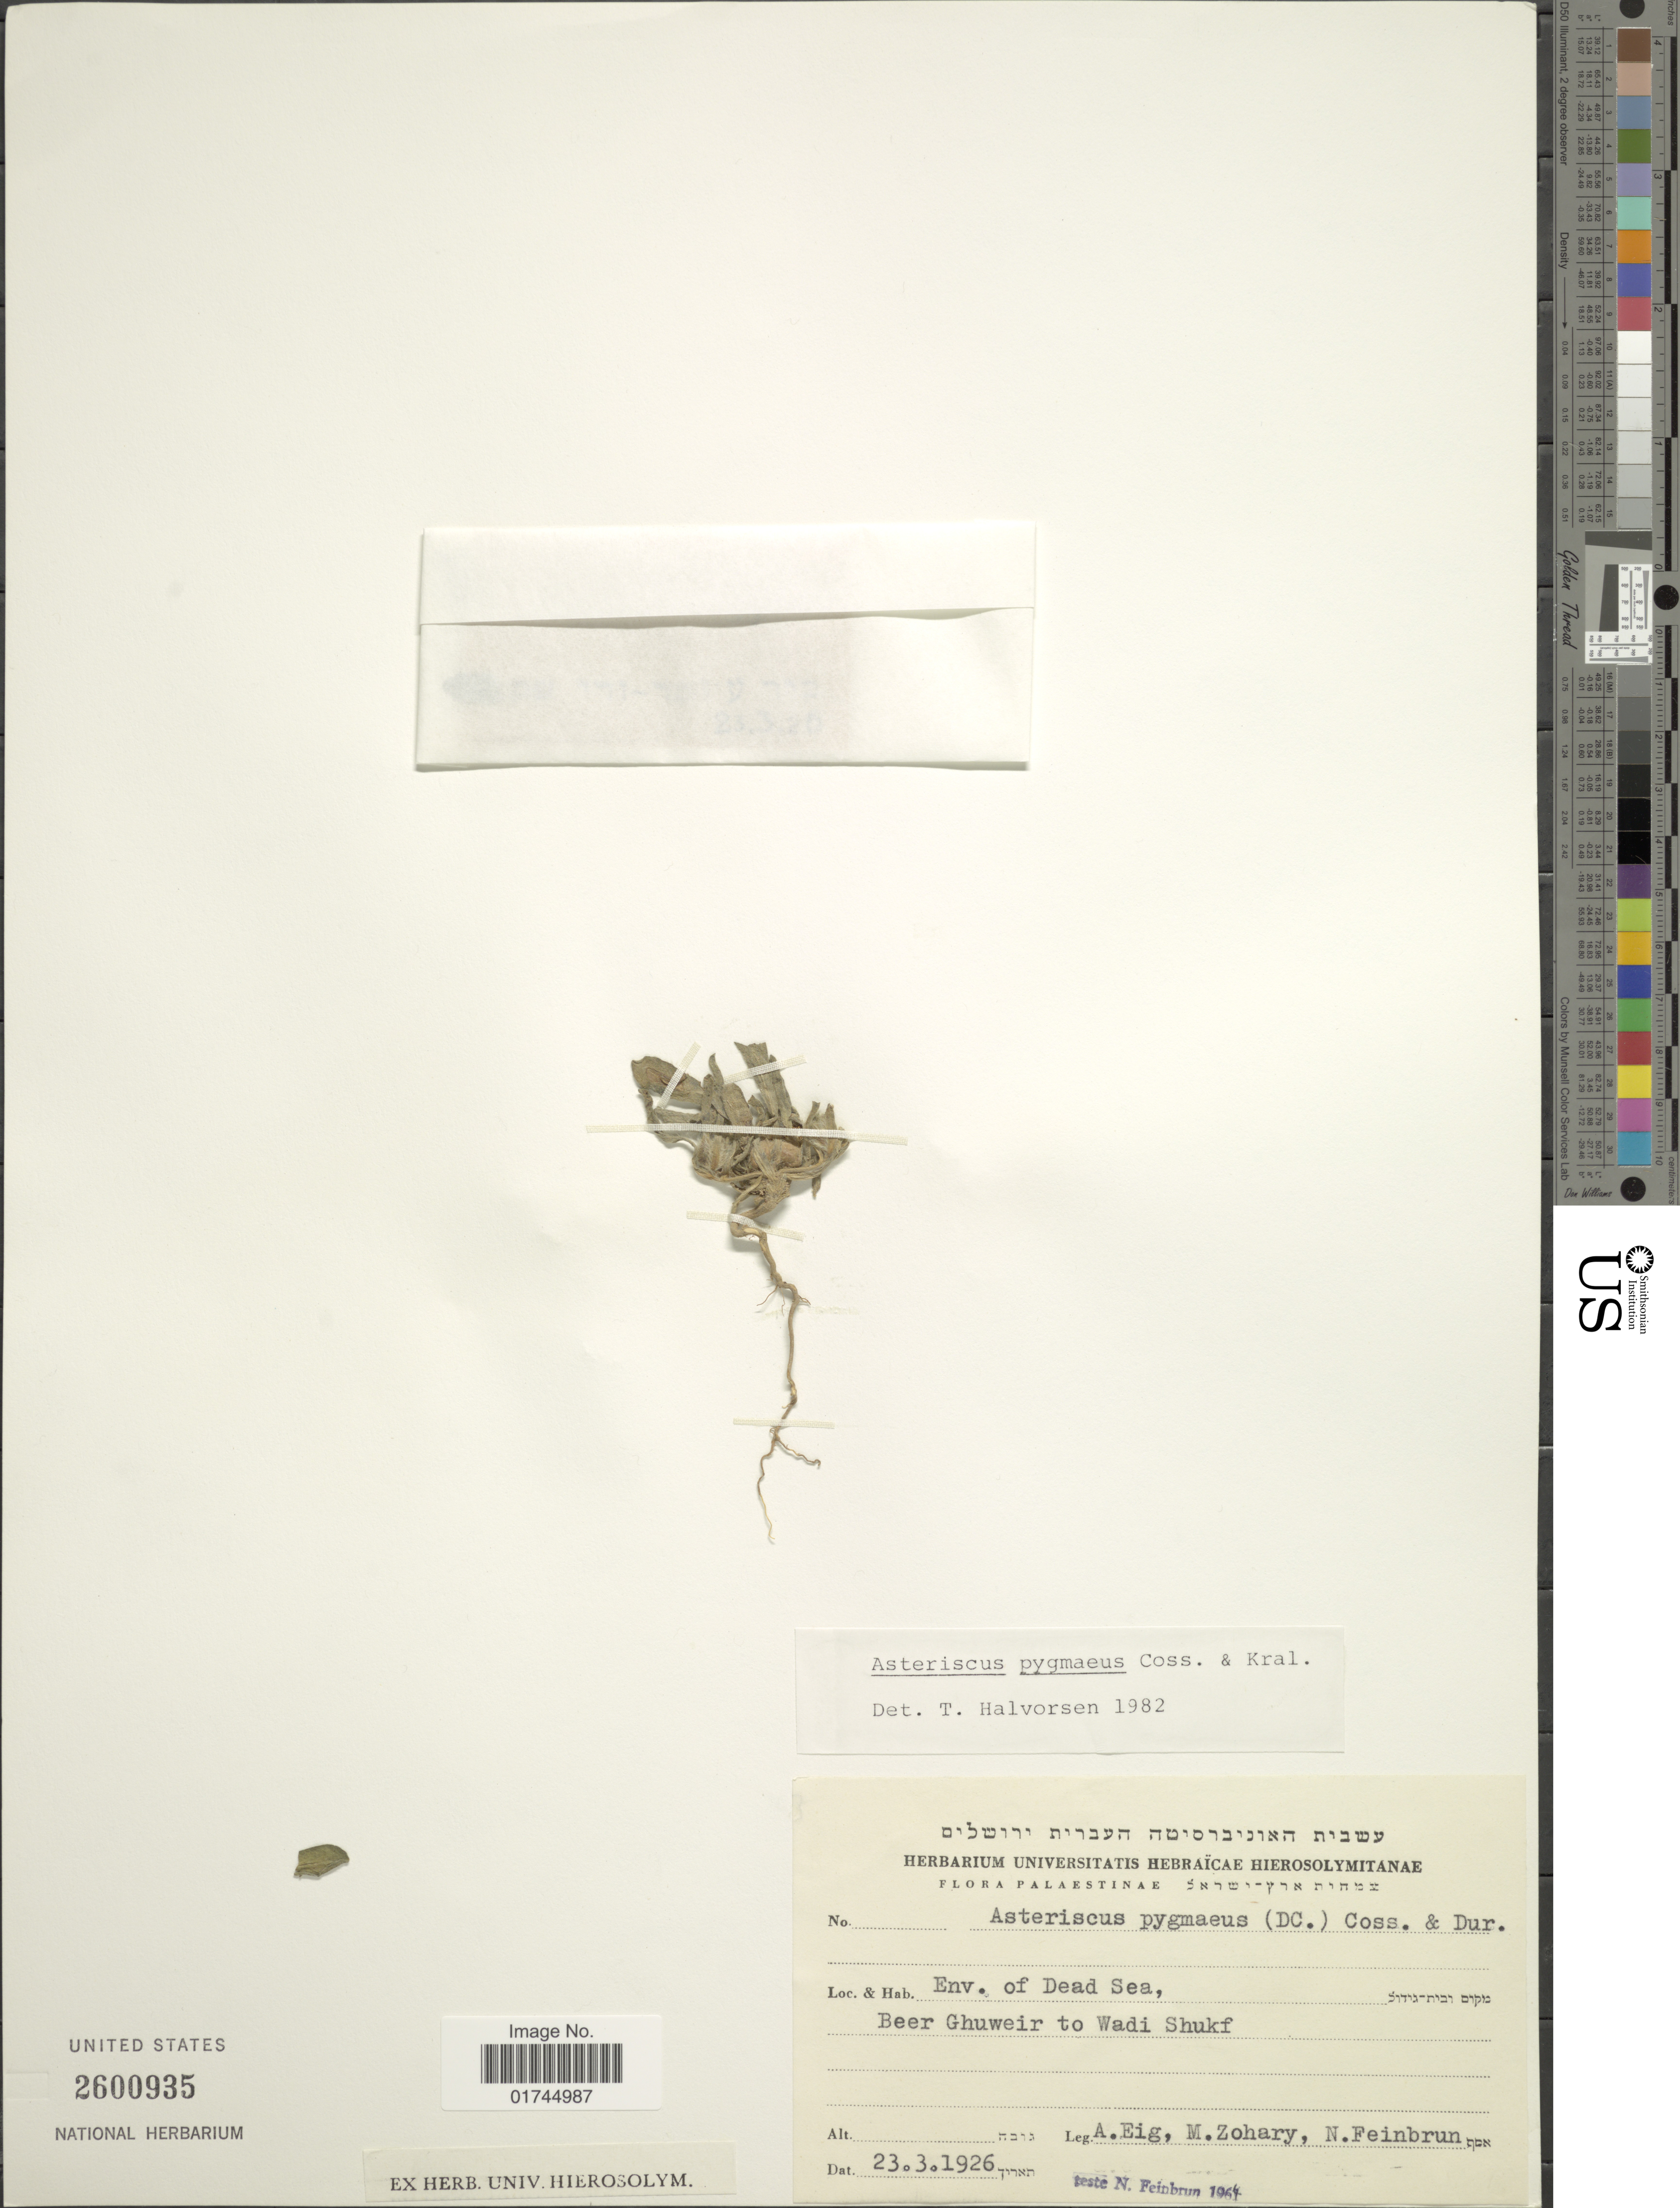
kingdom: Plantae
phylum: Tracheophyta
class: Magnoliopsida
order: Asterales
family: Asteraceae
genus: Asteriscus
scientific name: Asteriscus pygmaeus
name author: (DC.) Coss. & Durieu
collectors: A. Eig, M. Zohary & N. Feinbrun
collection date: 1926-03-23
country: Jordan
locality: Env. of Dead Sea, Beer Ghuweir to Wadi Shukf.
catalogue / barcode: US 2600935